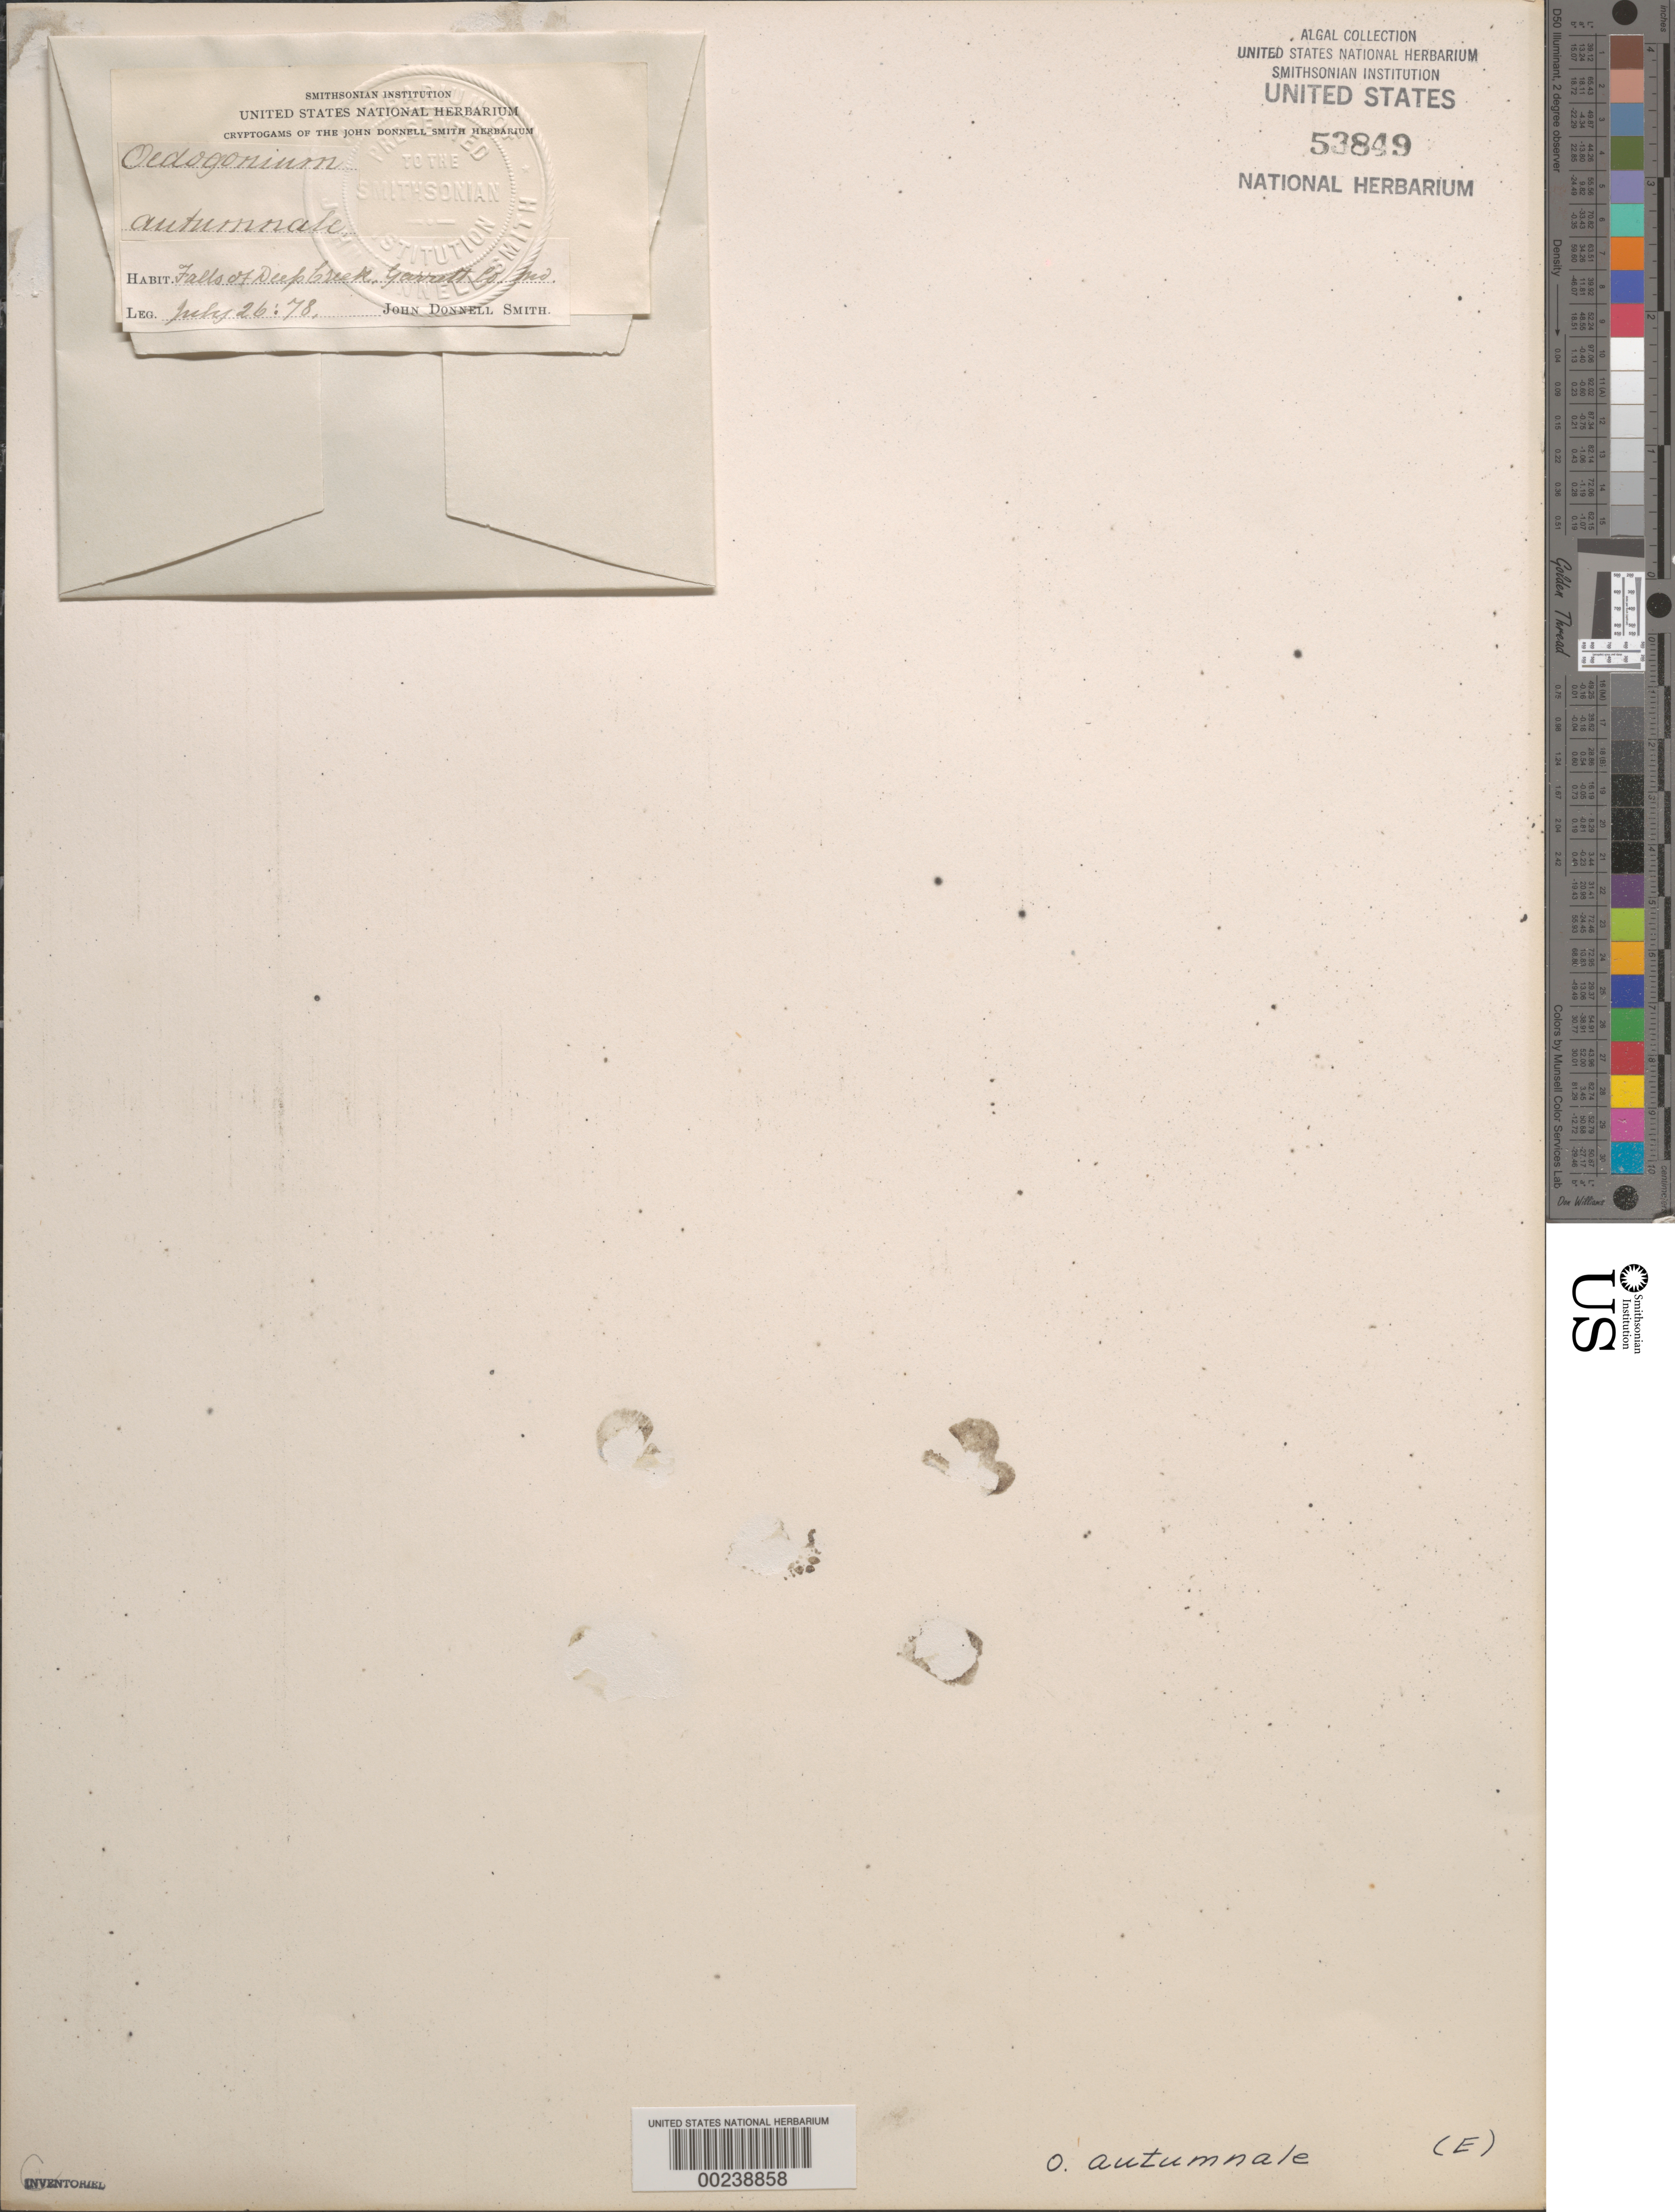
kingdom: Plantae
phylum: Chlorophyta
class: Chlorophyceae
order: Oedogoniales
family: Oedogoniaceae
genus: Oedogonium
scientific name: Oedogonium autumnale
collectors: J. Donnell Smith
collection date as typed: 26 Jul 1878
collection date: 1878-07-26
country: United States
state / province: Maryland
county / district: Garrett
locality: Deep Creek Falls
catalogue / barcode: US 53849